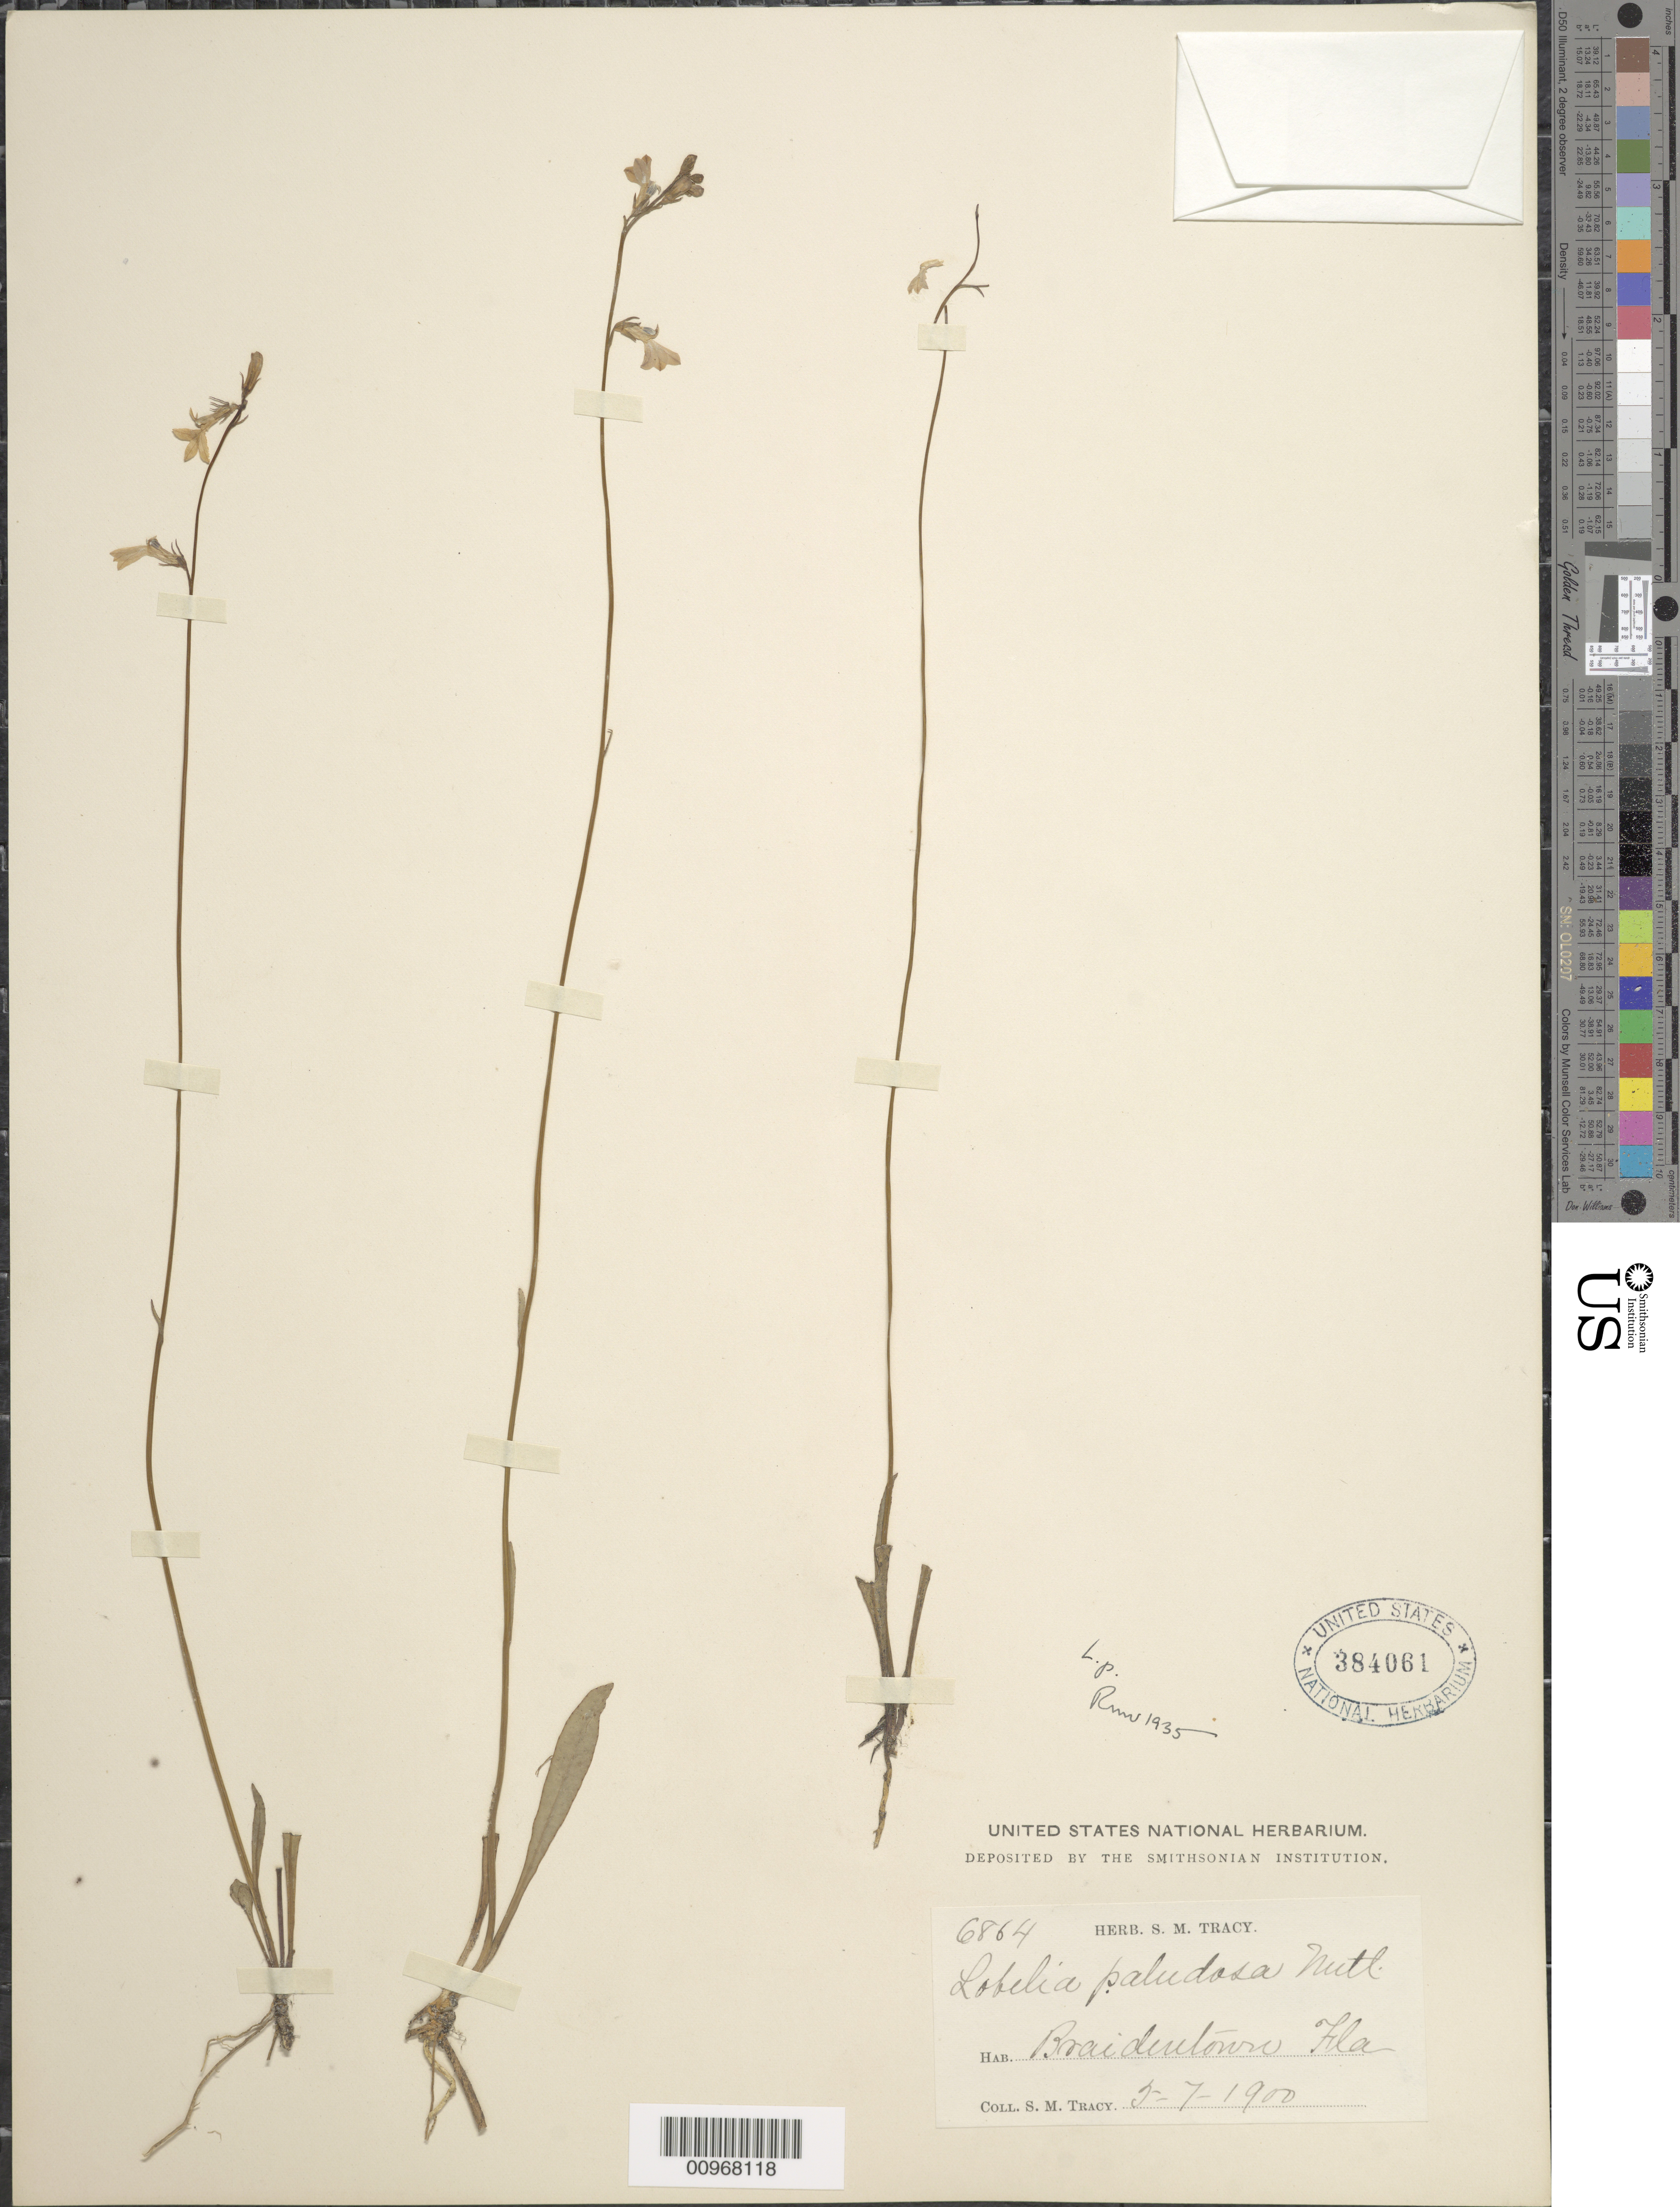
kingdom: Plantae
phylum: Tracheophyta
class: Magnoliopsida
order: Asterales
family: Campanulaceae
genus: Lobelia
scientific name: Lobelia paludosa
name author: Nutt.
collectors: S. M. Tracy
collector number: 6864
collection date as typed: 5-7-1900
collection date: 1900-05-07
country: United States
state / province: Florida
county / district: Manatee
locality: Braidentown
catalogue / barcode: US 384061